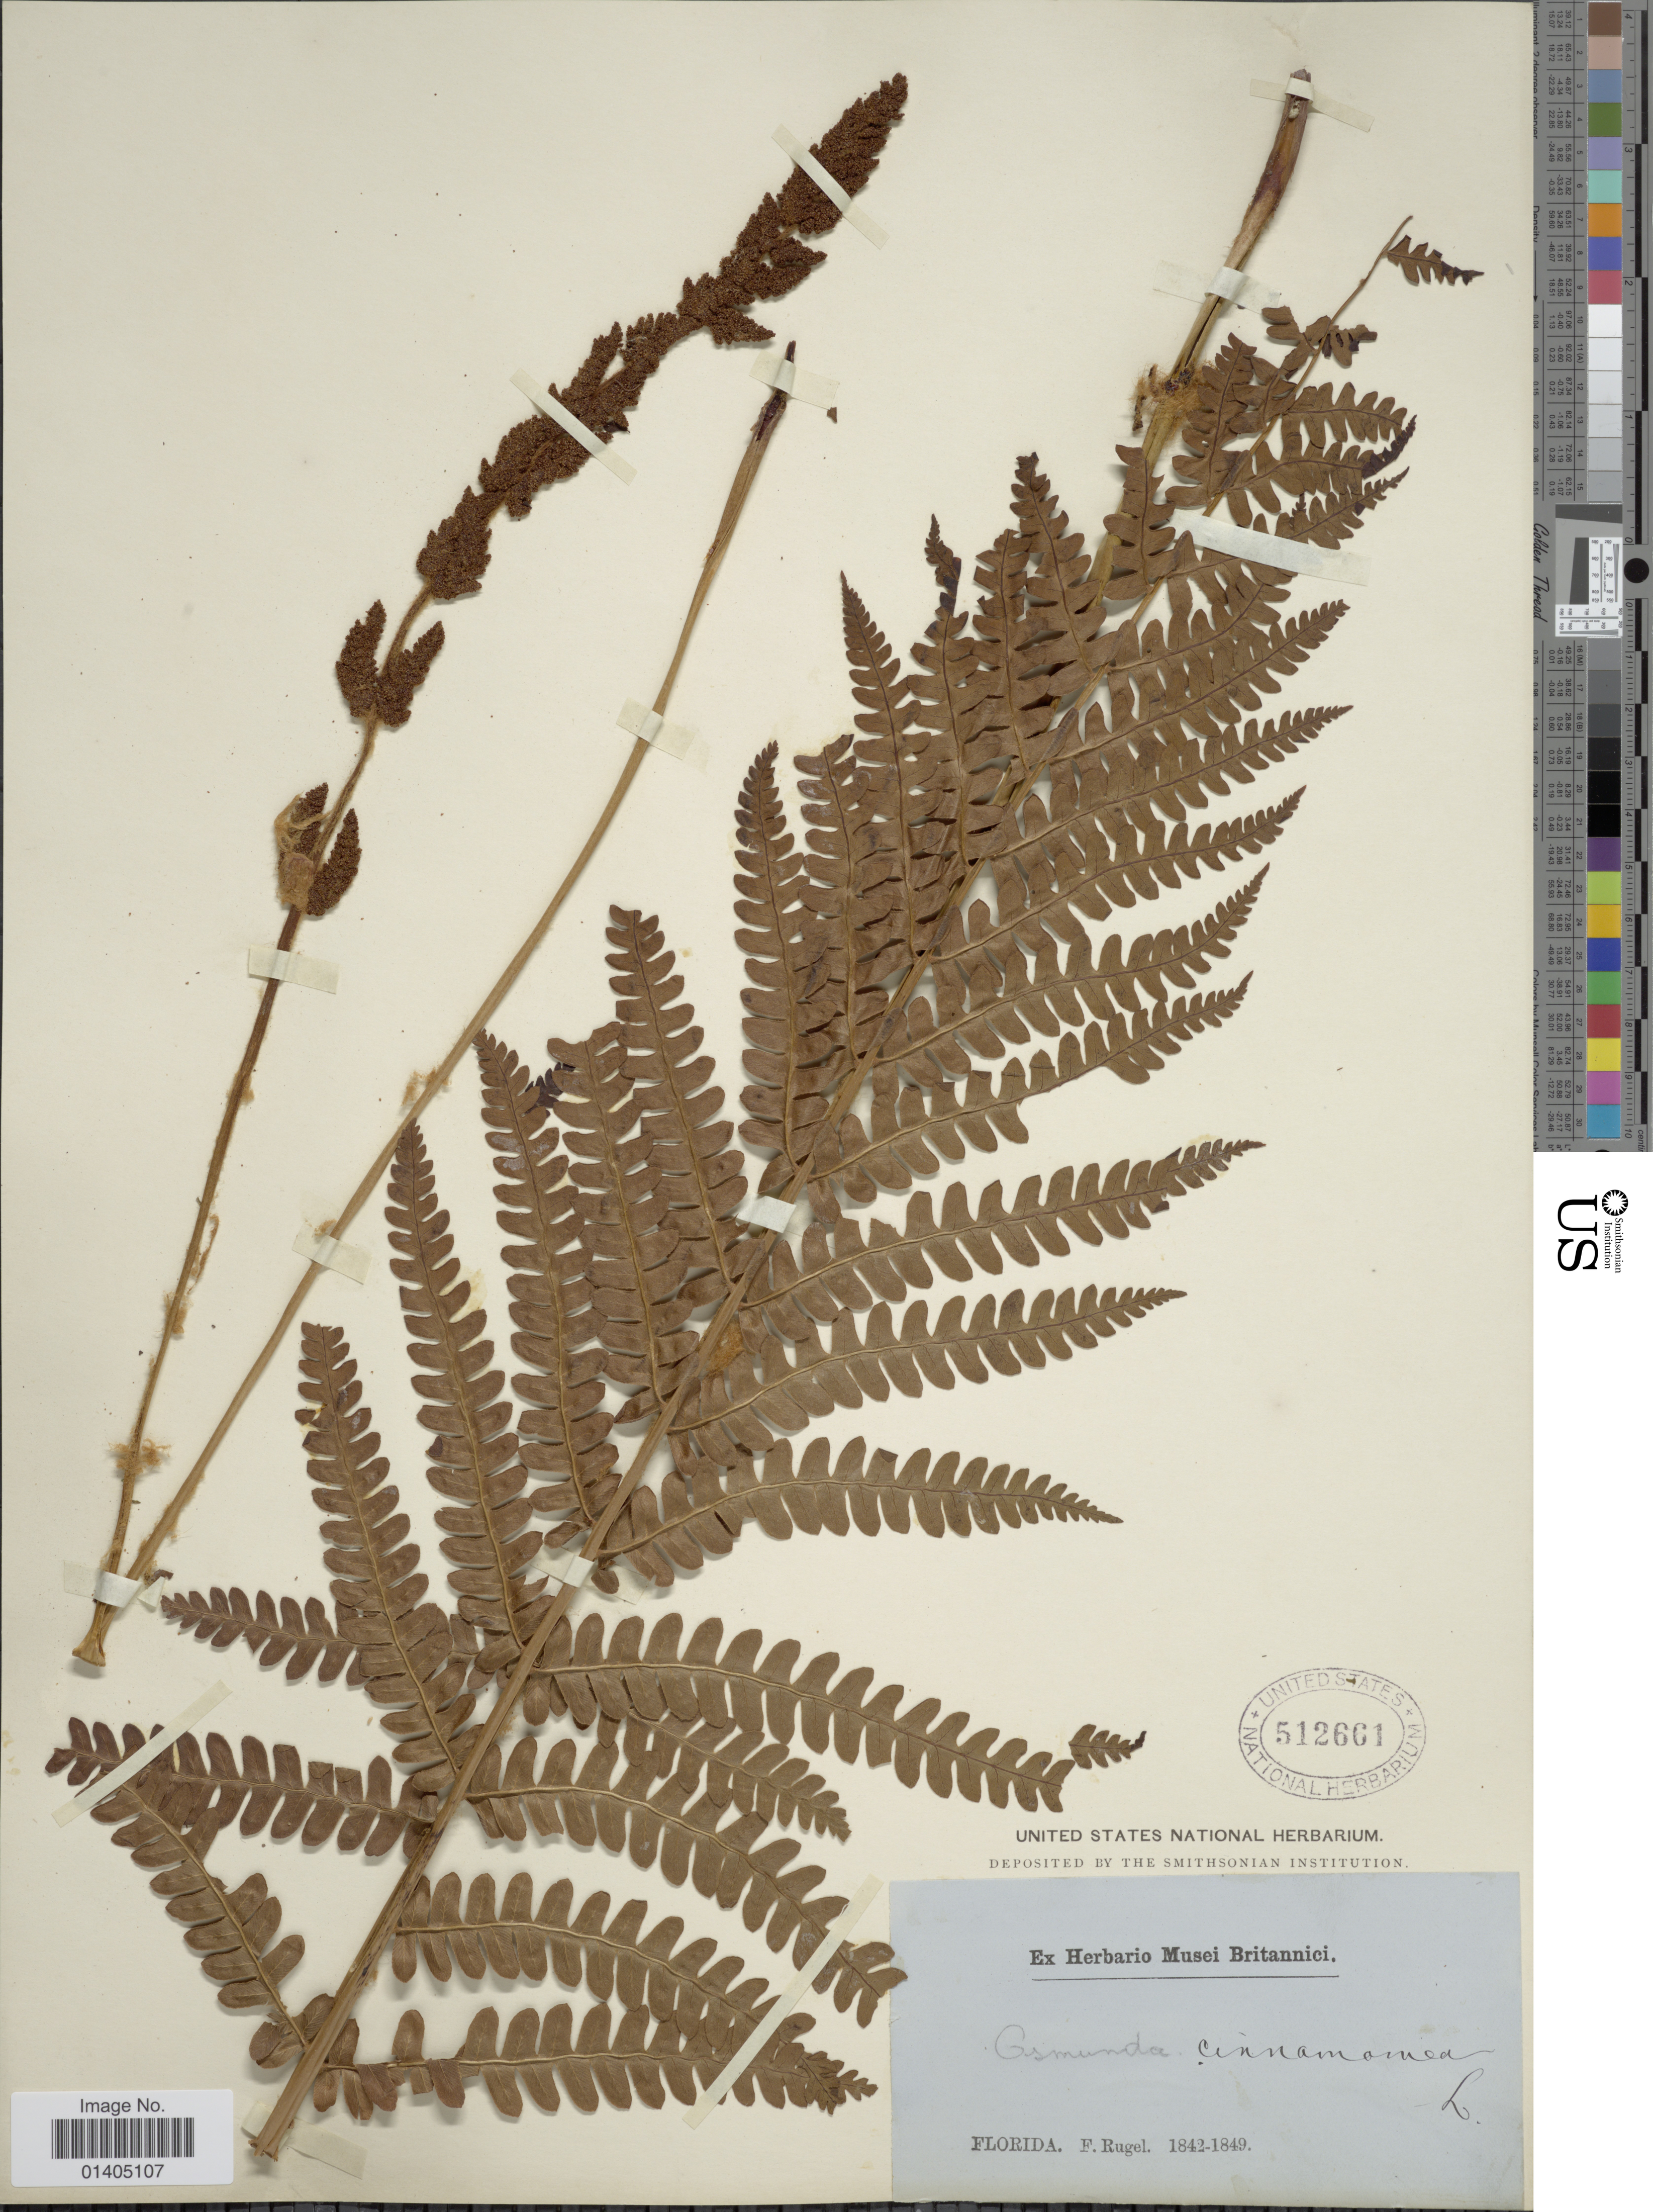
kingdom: Plantae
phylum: Tracheophyta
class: Polypodiopsida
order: Osmundales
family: Osmundaceae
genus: Osmundastrum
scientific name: Osmundastrum cinnamomeum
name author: (L.) C. Presl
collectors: F. Rugel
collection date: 1842/1849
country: United States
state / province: Florida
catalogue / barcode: US 512661